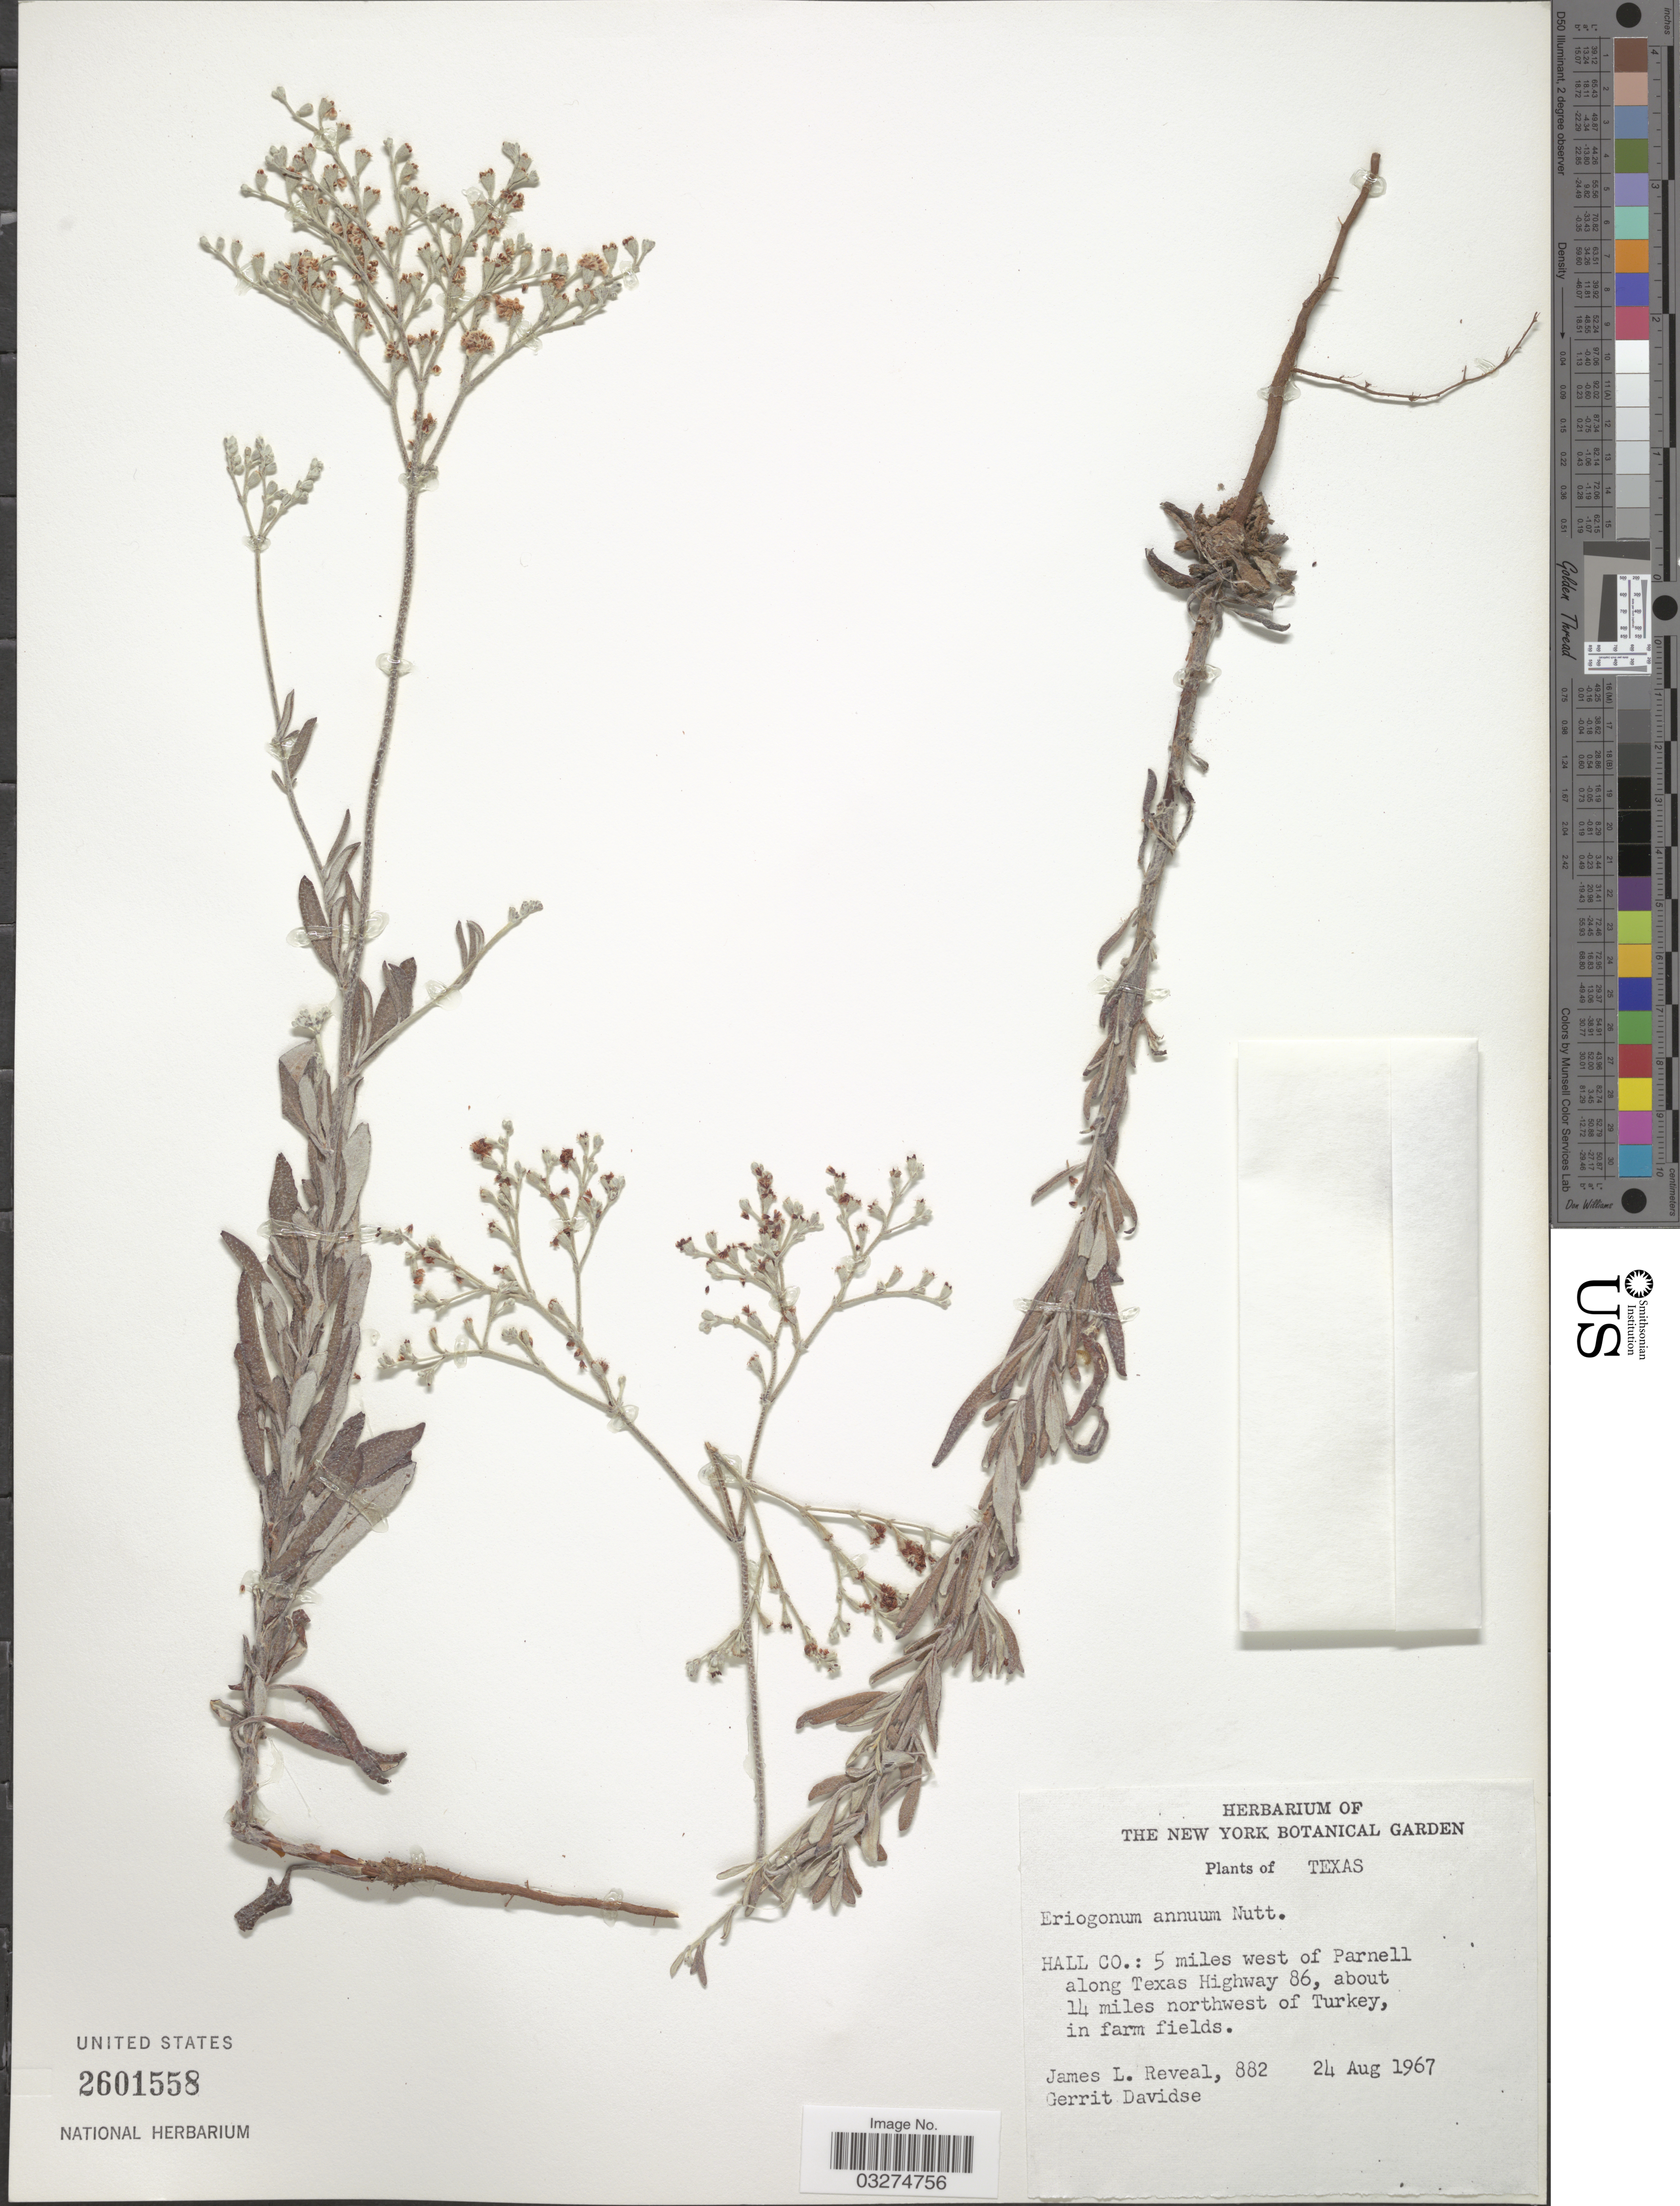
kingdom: Plantae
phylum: Tracheophyta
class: Magnoliopsida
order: Caryophyllales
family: Polygonaceae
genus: Eriogonum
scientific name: Eriogonum annuum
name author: Nutt.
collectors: J. L. Reveal & G. Davidse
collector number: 882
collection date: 1967-08-24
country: United States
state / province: Texas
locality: Hall Co.: 5 miles west of Parnell along Texas Highway 86, about 14 miles northwest of Turkey, in farm fields.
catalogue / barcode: US 2601558